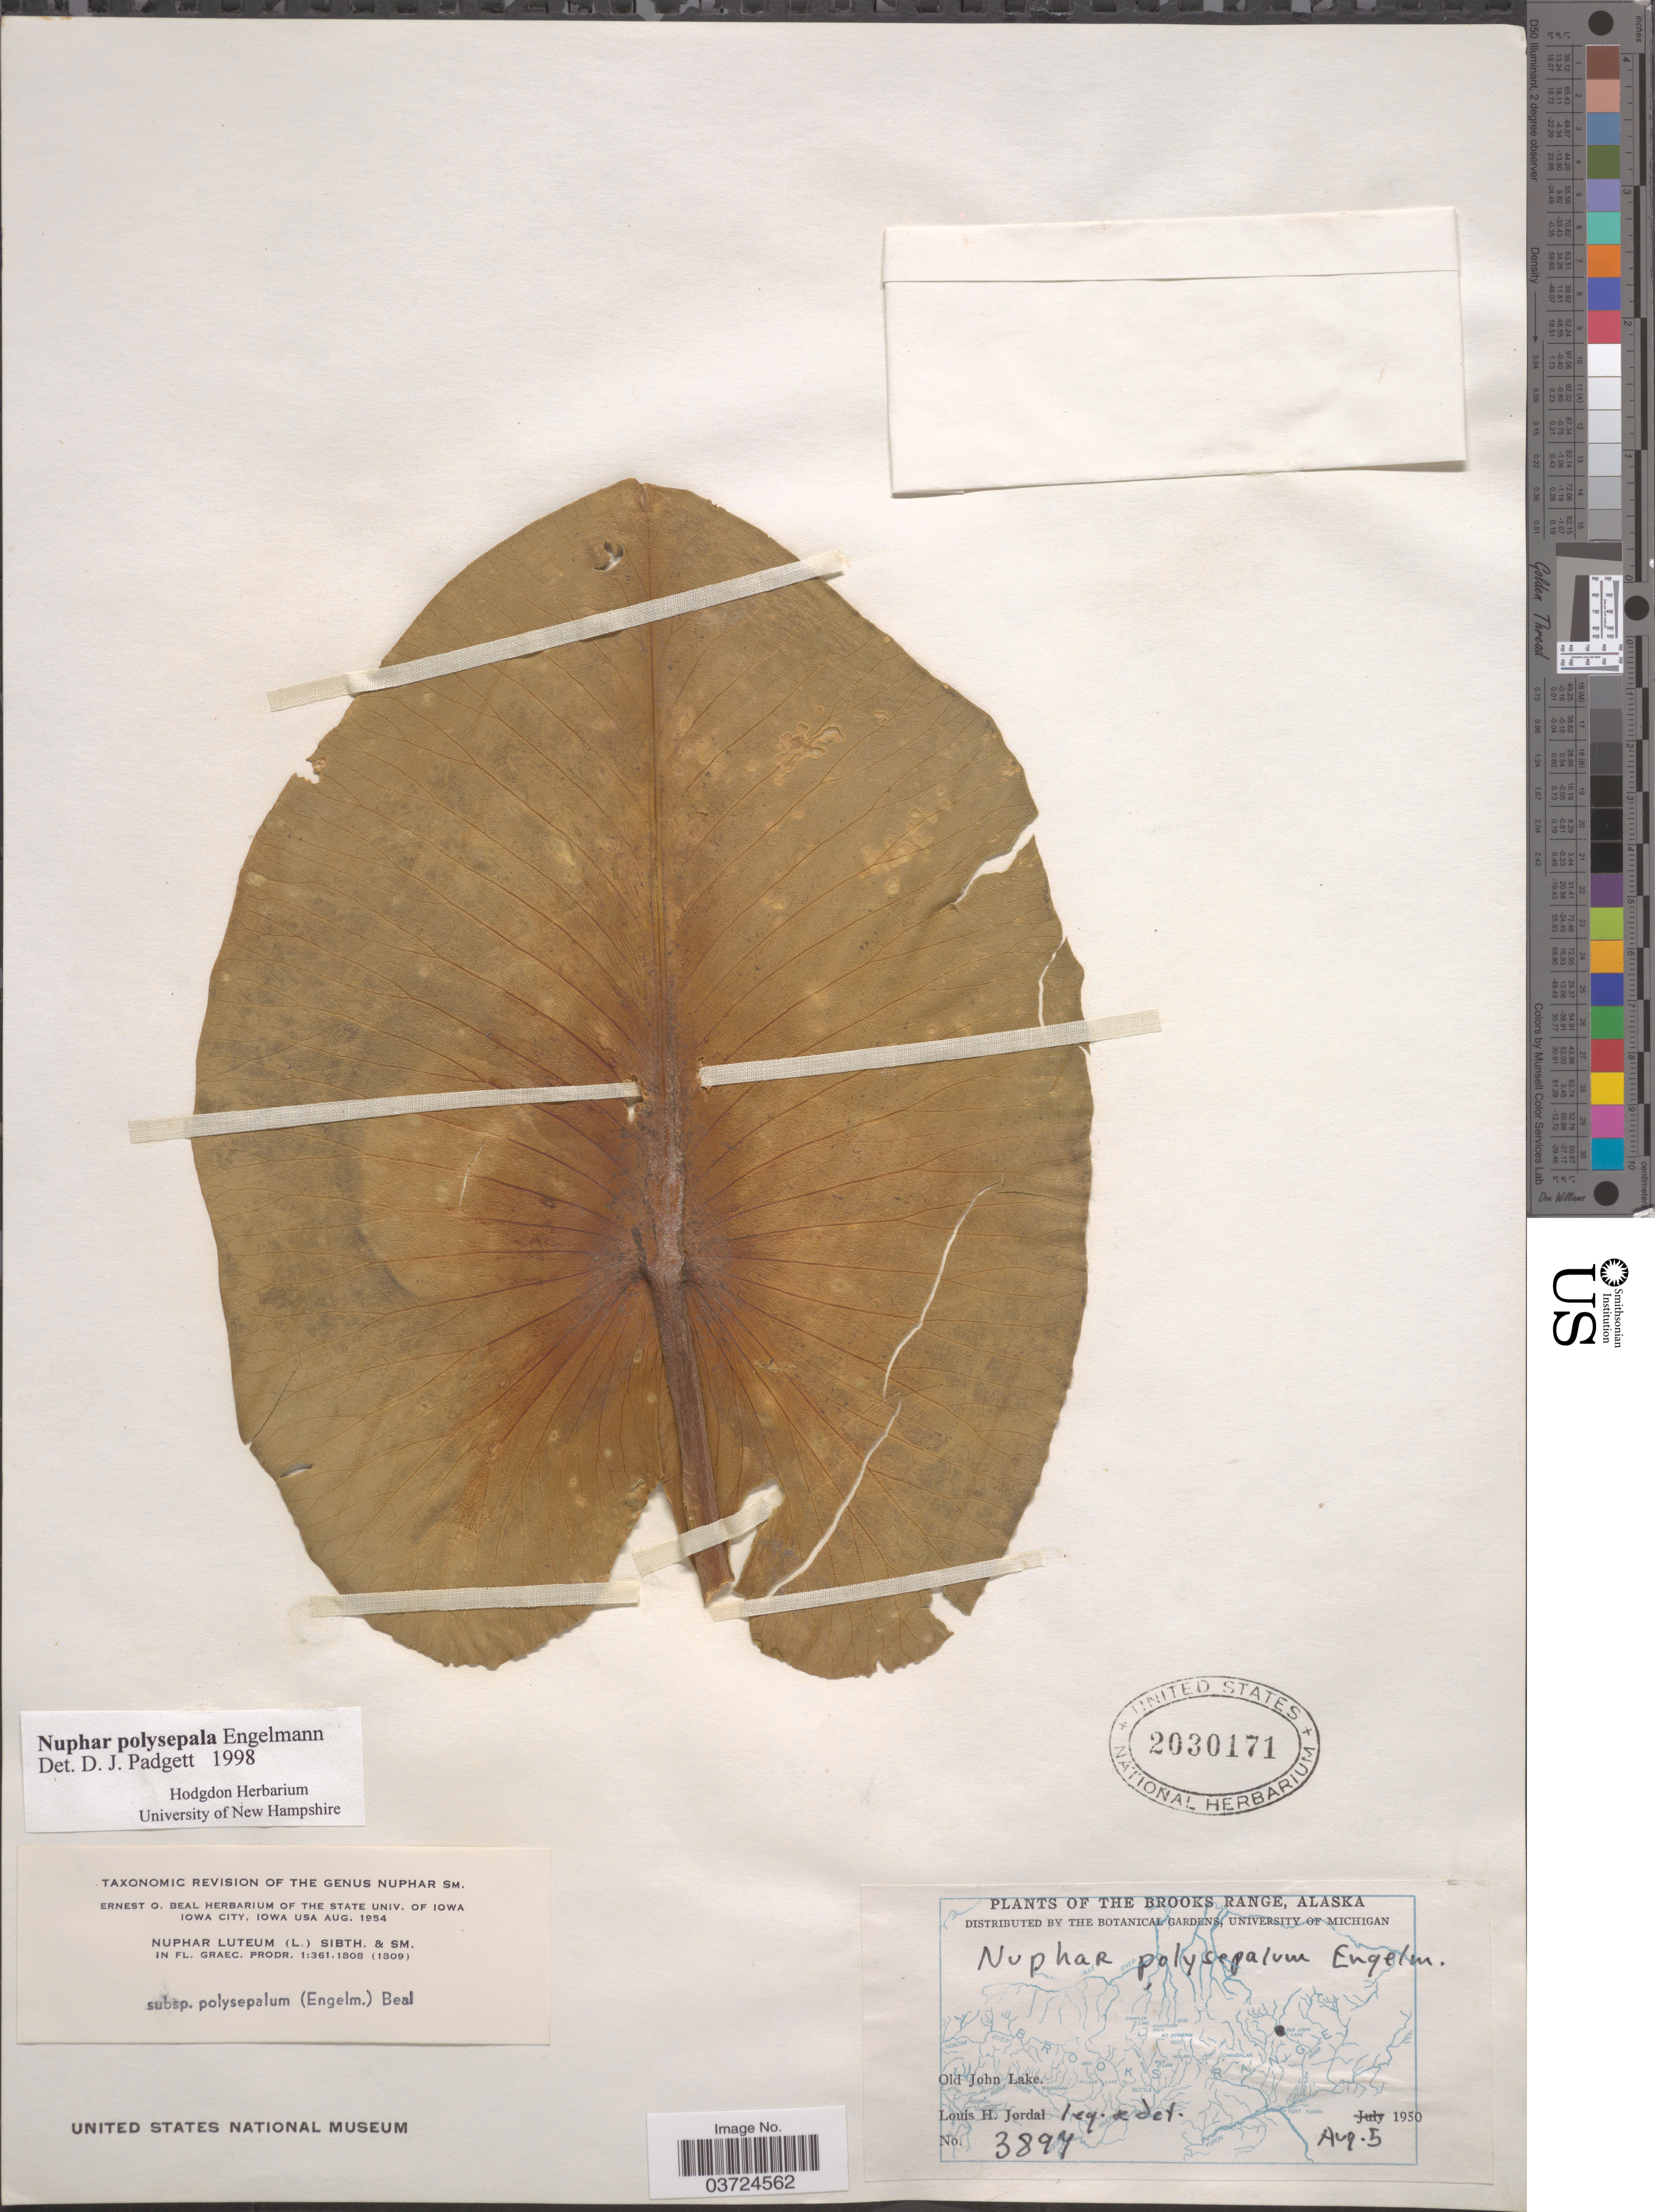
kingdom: Plantae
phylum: Tracheophyta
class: Magnoliopsida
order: Nymphaeales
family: Nymphaeaceae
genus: Nuphar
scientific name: Nuphar polysepala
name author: Englem.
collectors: L. Jordal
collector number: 3897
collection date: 1950-08-05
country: United States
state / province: Alaska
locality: The Brooks Range. Old John Lake.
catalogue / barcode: US 2030171